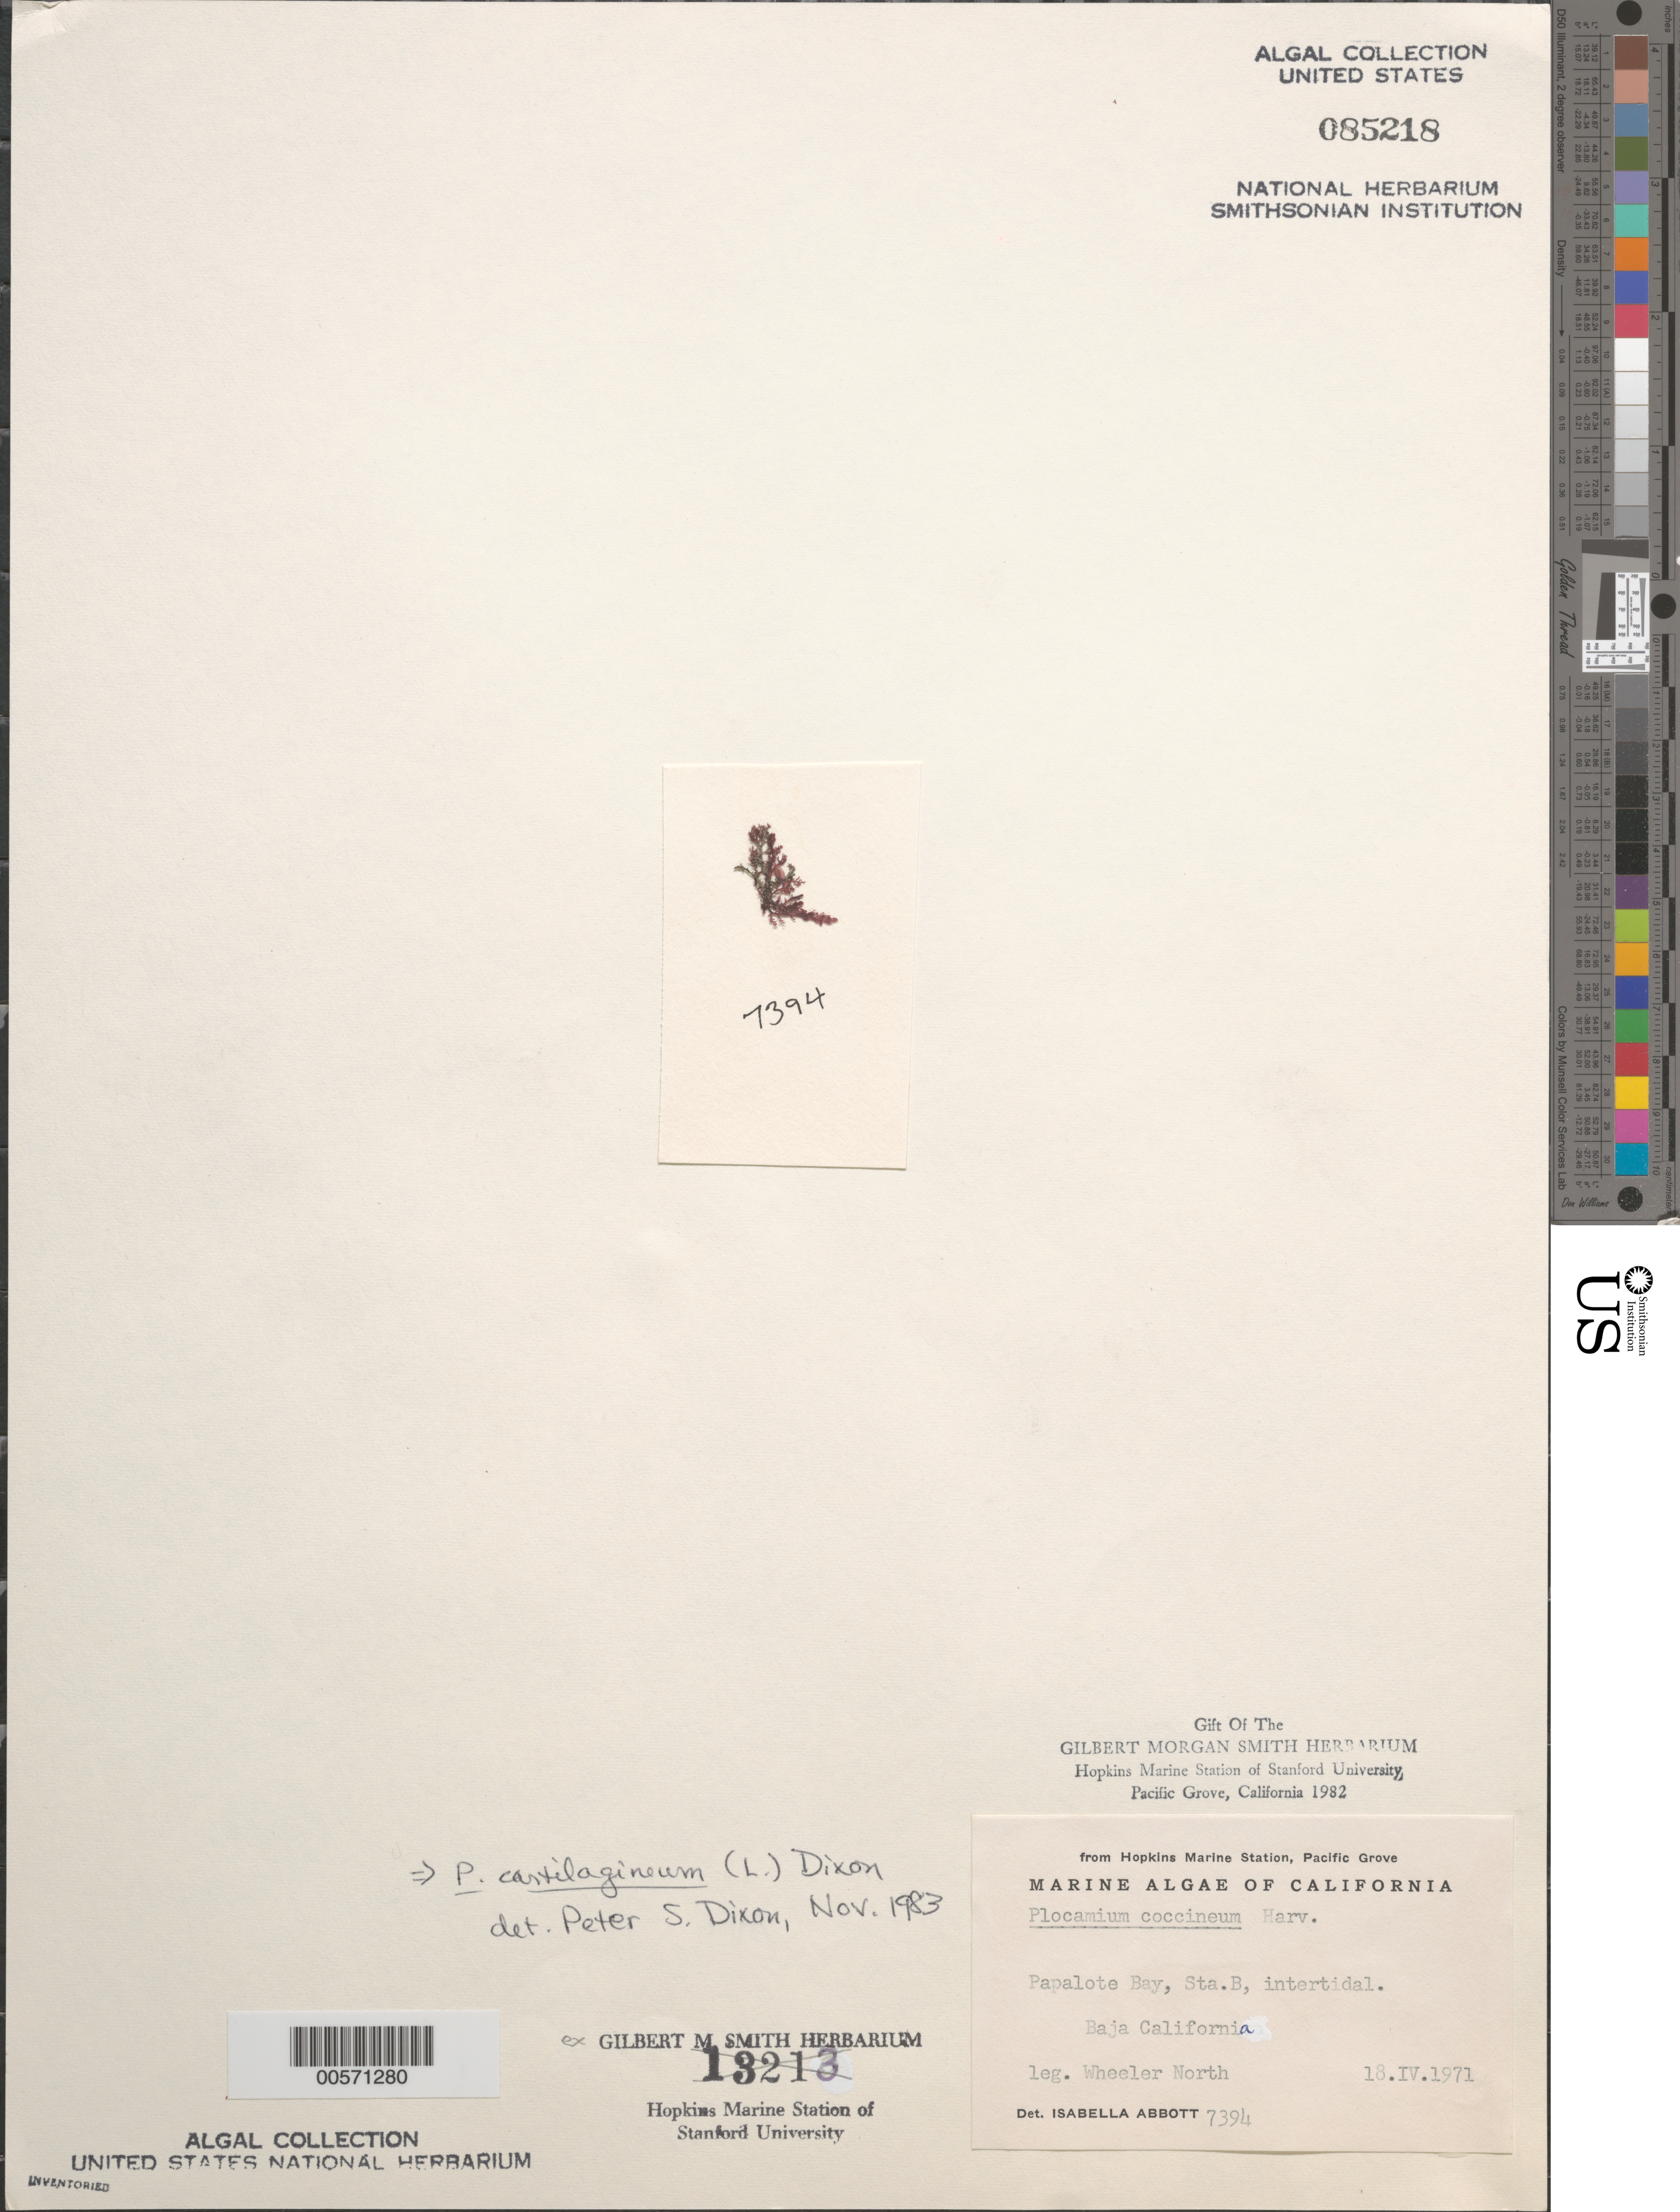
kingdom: Plantae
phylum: Rhodophyta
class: Florideophyceae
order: Plocamiales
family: Plocamiaceae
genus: Plocamium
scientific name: Plocamium cartilagineum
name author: (L.) P.S. Dixon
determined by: Dixon, P. S.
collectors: W. North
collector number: IAA 7394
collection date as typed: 18 Apr 1971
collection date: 1971-04-18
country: Mexico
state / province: Baja California Norte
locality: Papolote Bay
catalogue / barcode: US 85218